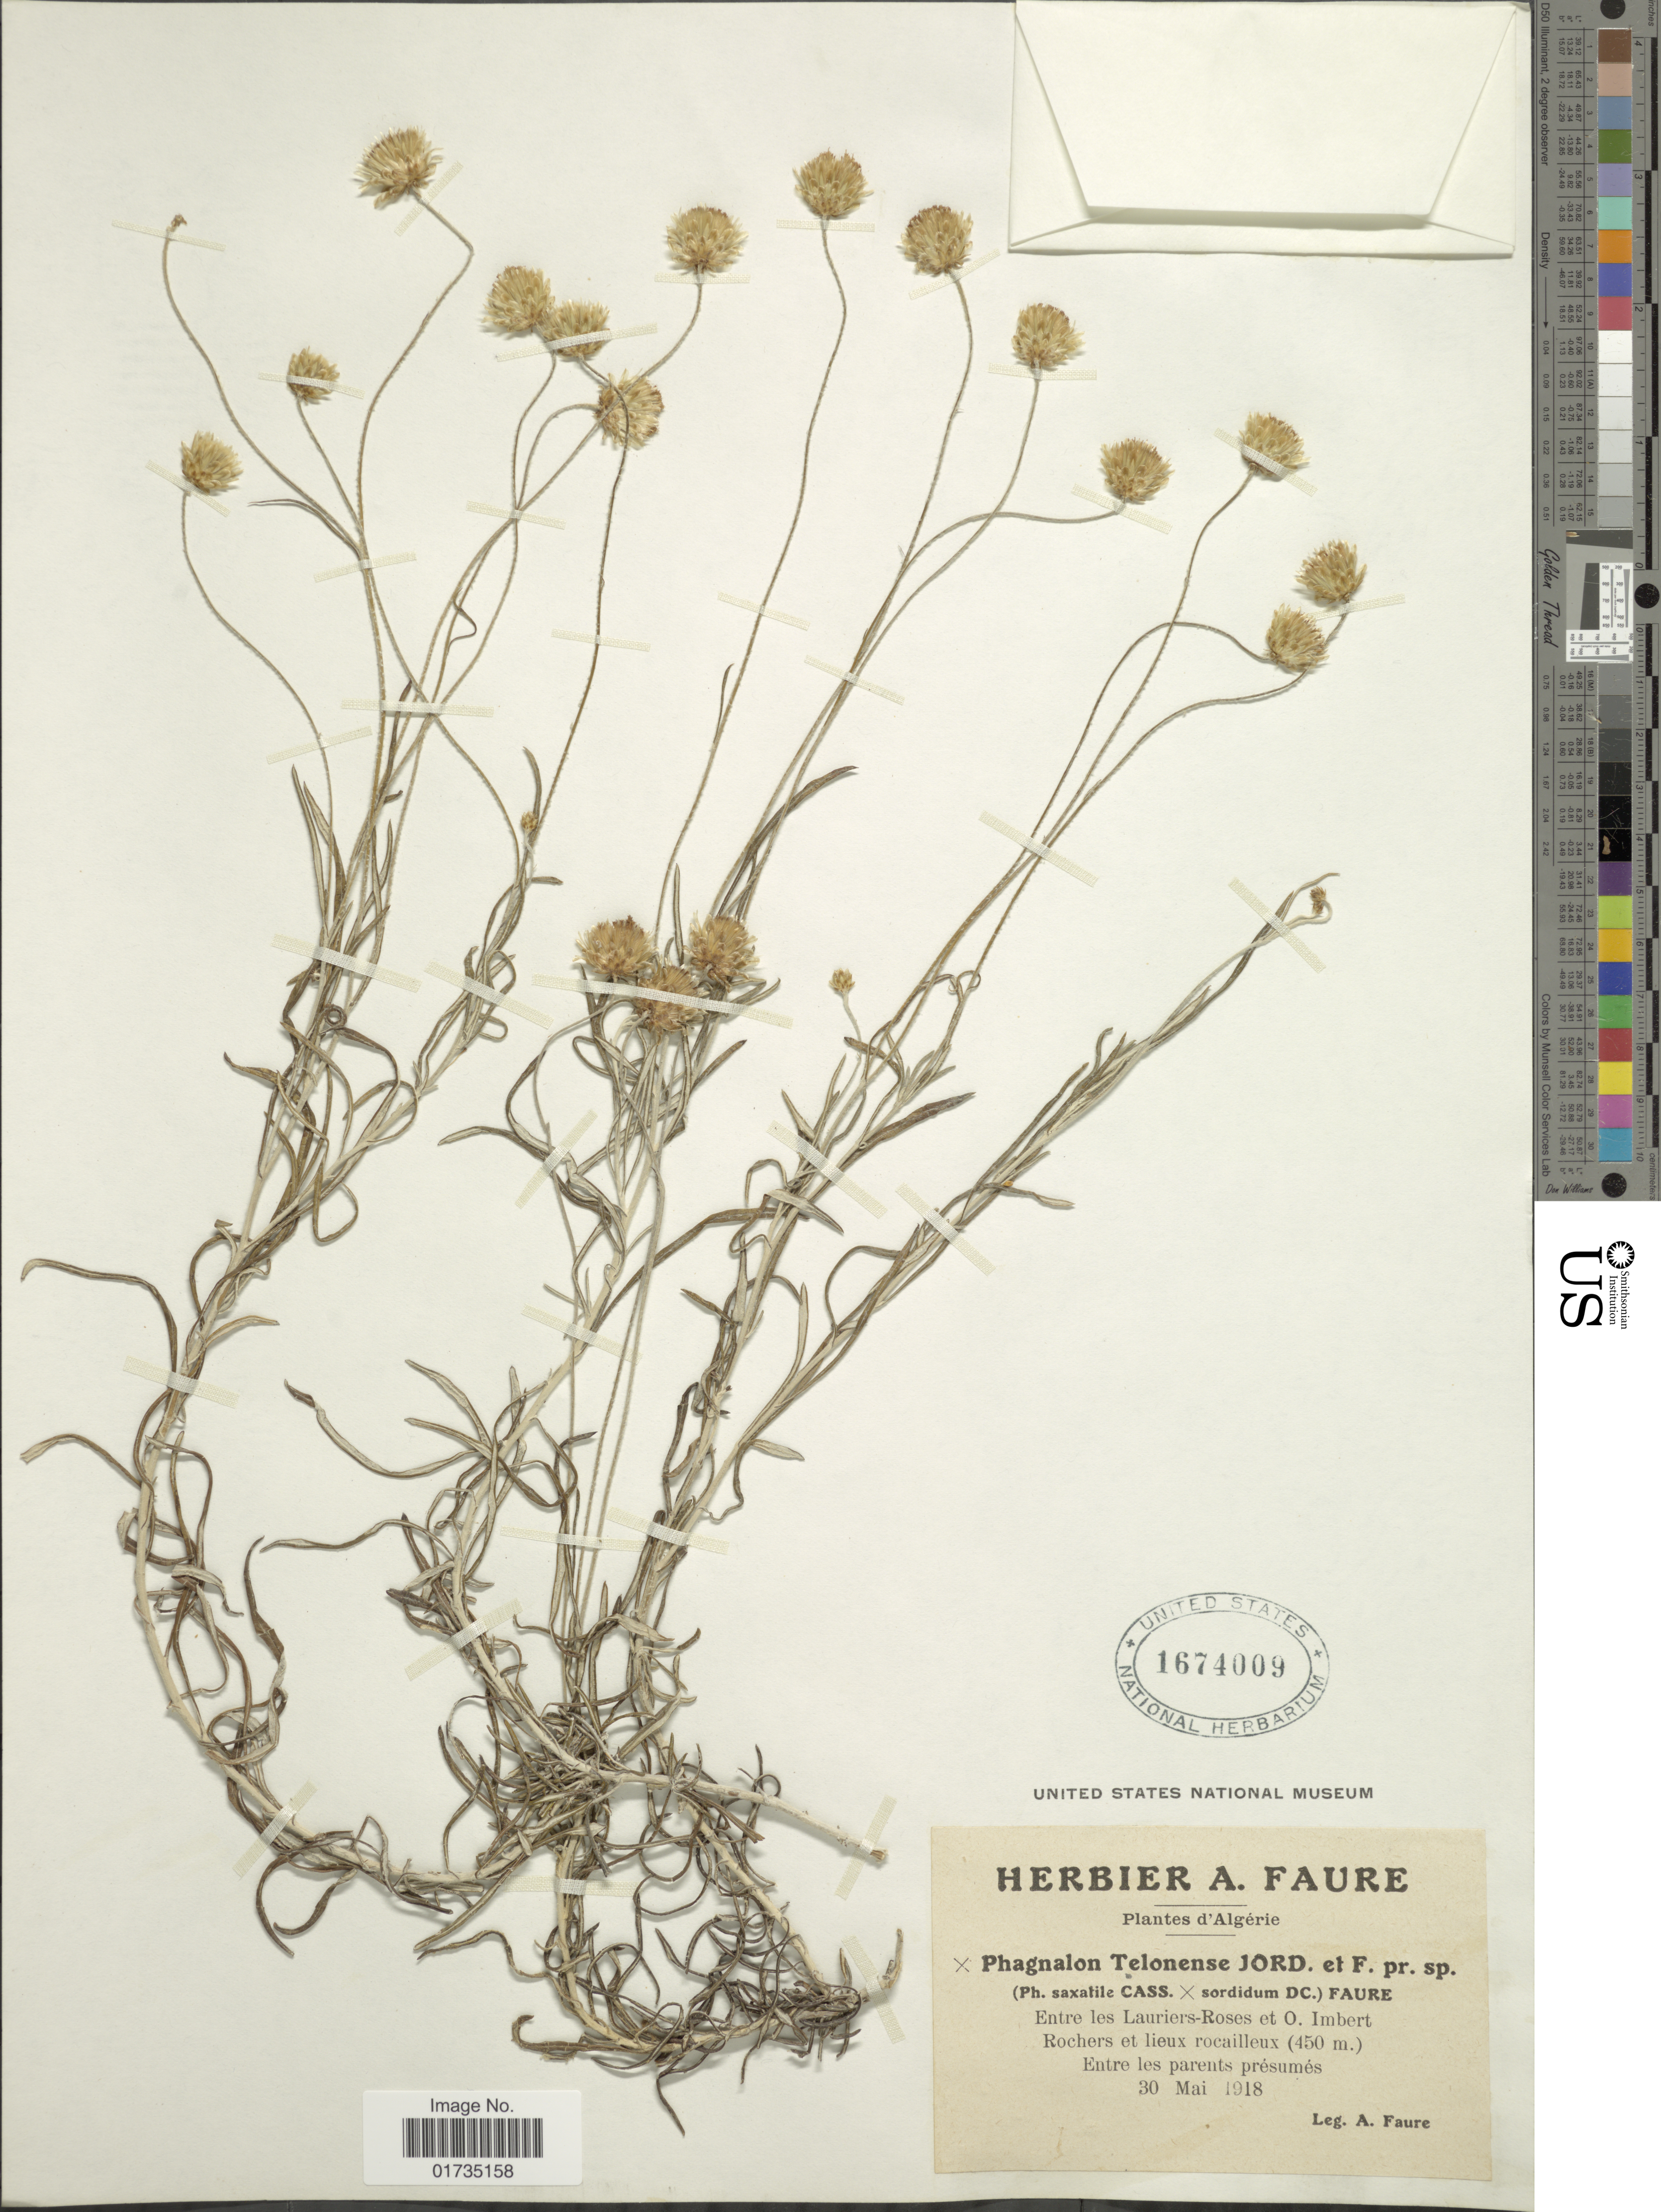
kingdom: Plantae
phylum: Tracheophyta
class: Magnoliopsida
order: Asterales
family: Asteraceae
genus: Phagnalon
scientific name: Phagnalon telonense Jord. comb. ined.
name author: Jord.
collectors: A. Faure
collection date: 1918-05-30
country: Algeria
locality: Algerie. Entre les Lauriers-Roses et o. Imbert. Rochers et lieux rocailleux. Entre les parents presumes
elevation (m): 450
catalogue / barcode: US 1674009